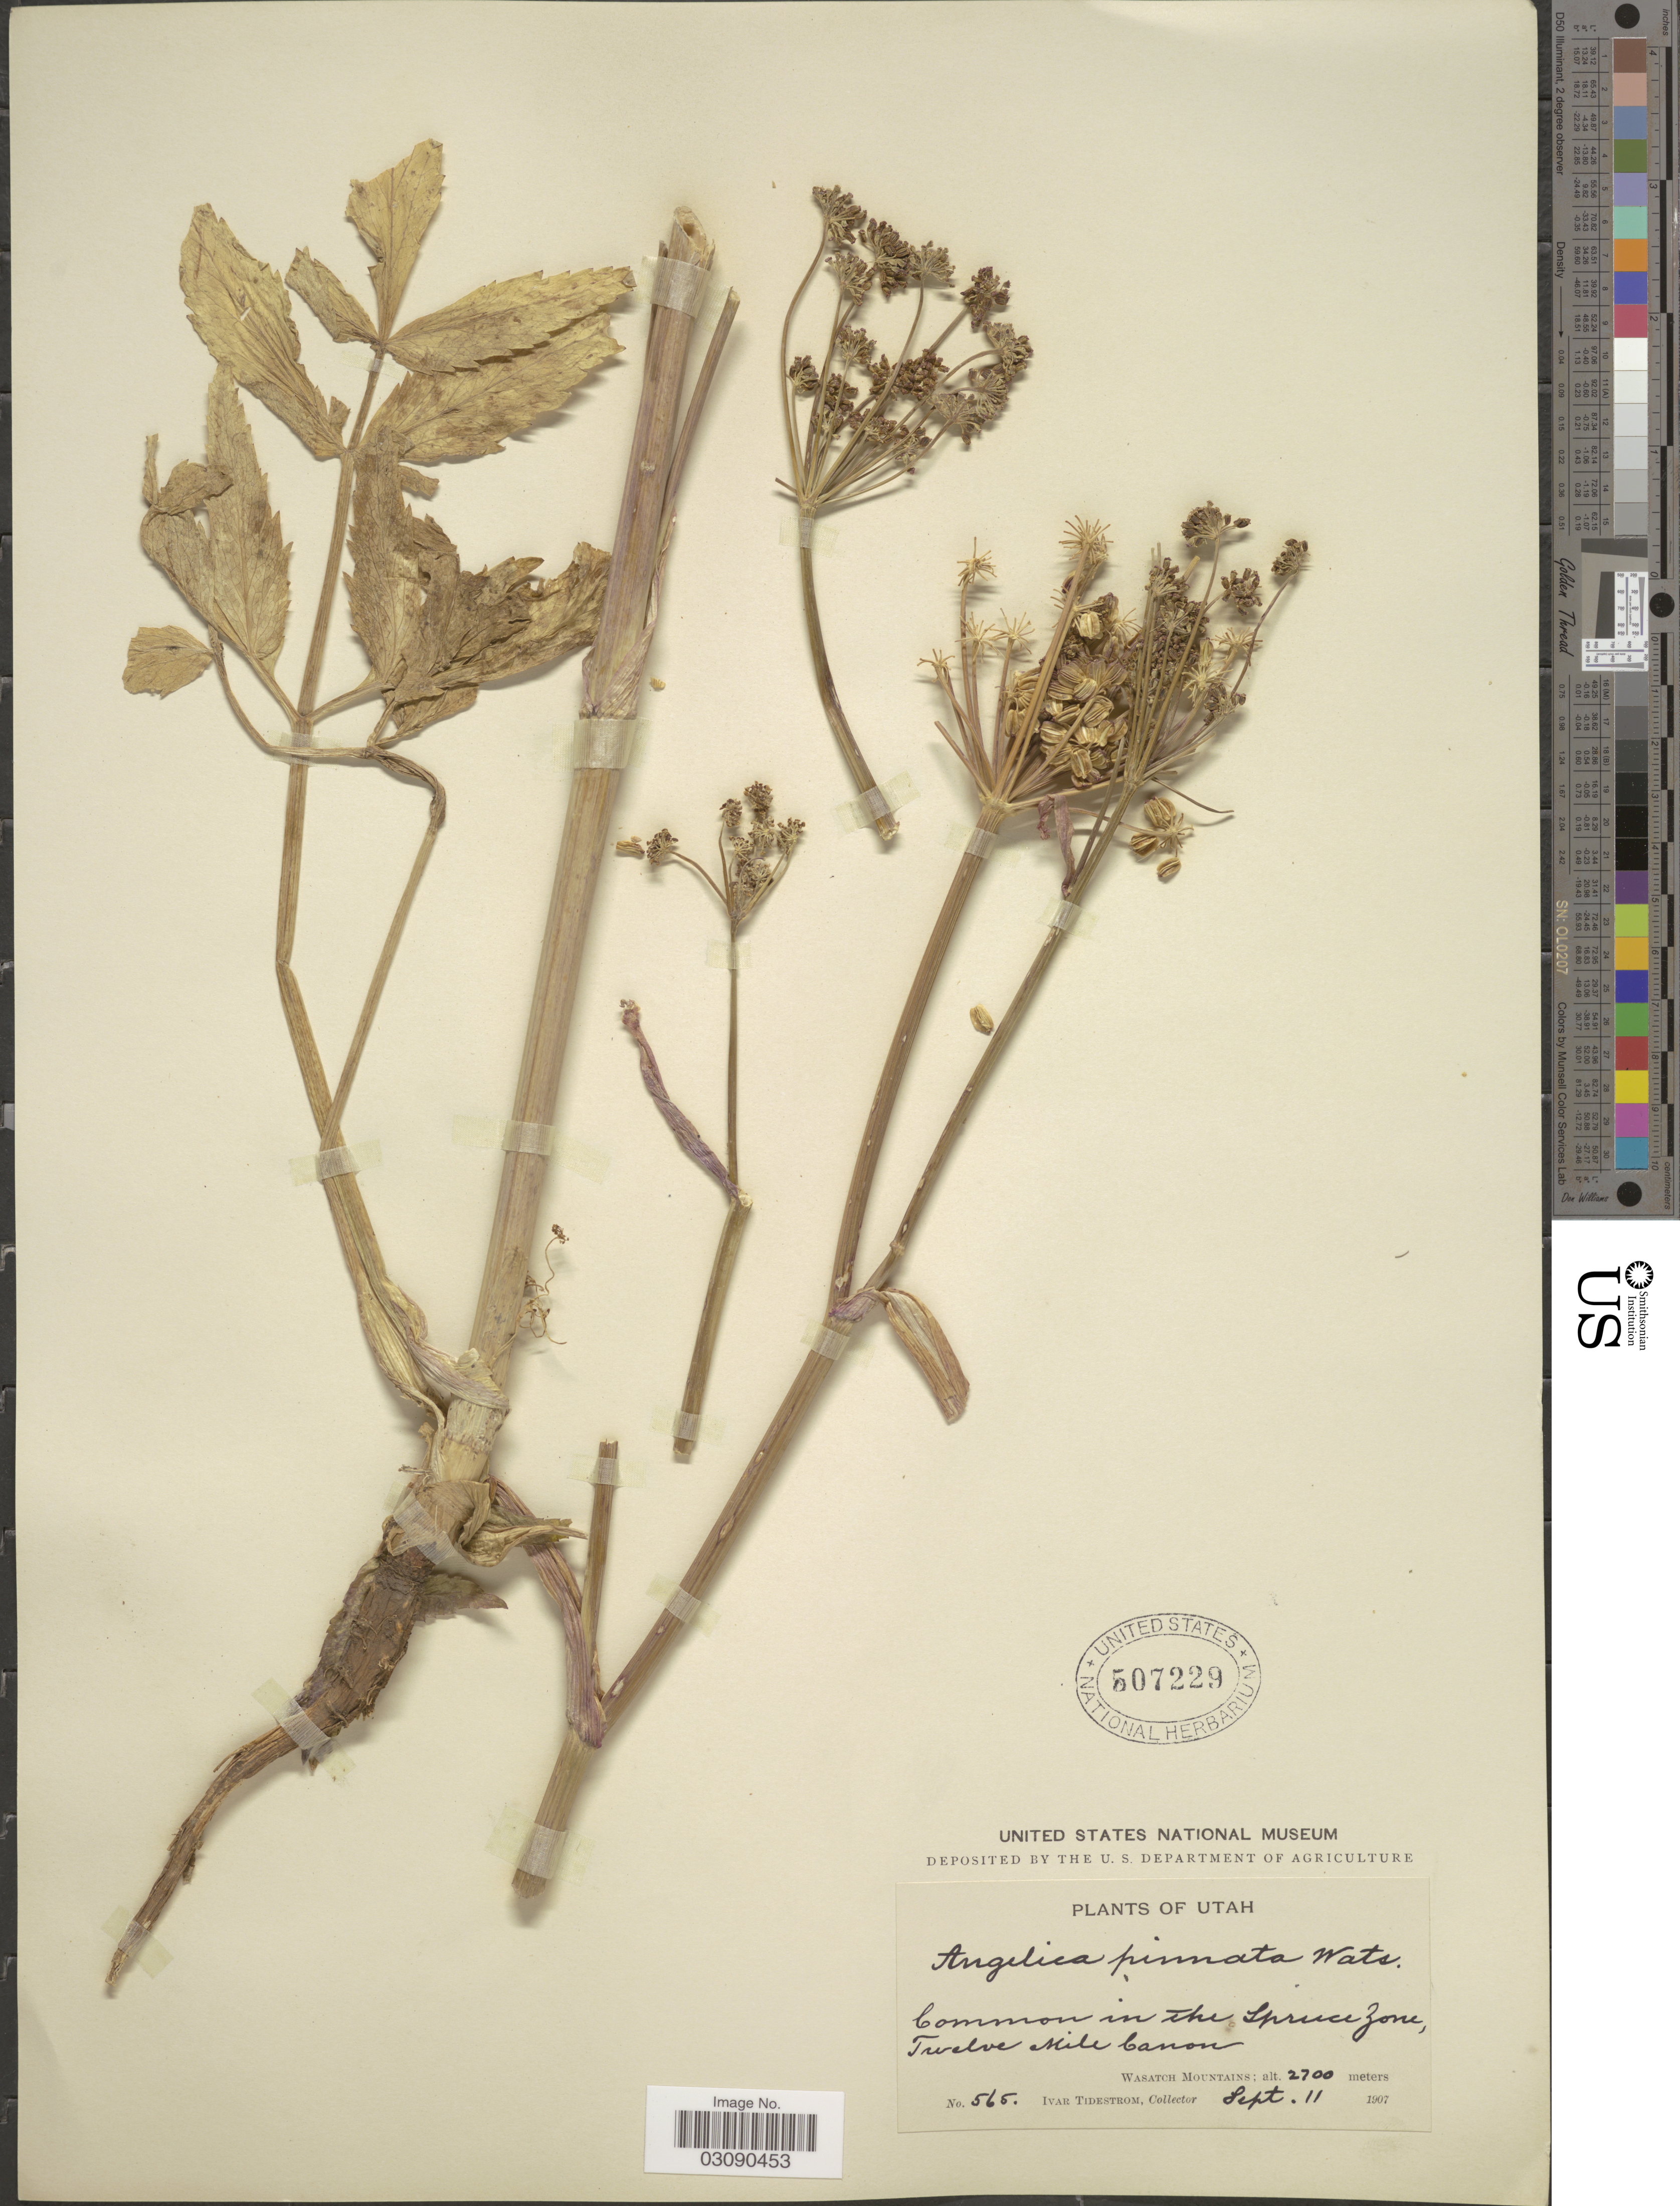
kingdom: Plantae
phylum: Tracheophyta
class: Magnoliopsida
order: Apiales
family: Apiaceae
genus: Angelica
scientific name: Angelica pinnata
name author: S. Watson in C. King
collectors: I. F. Tidestrom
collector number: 565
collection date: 1907-09-11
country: United States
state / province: Utah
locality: Common in the Spruce Zone, Twelve Mile Canon. Twelve Mile Canon.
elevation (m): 2700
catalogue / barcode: US 507229